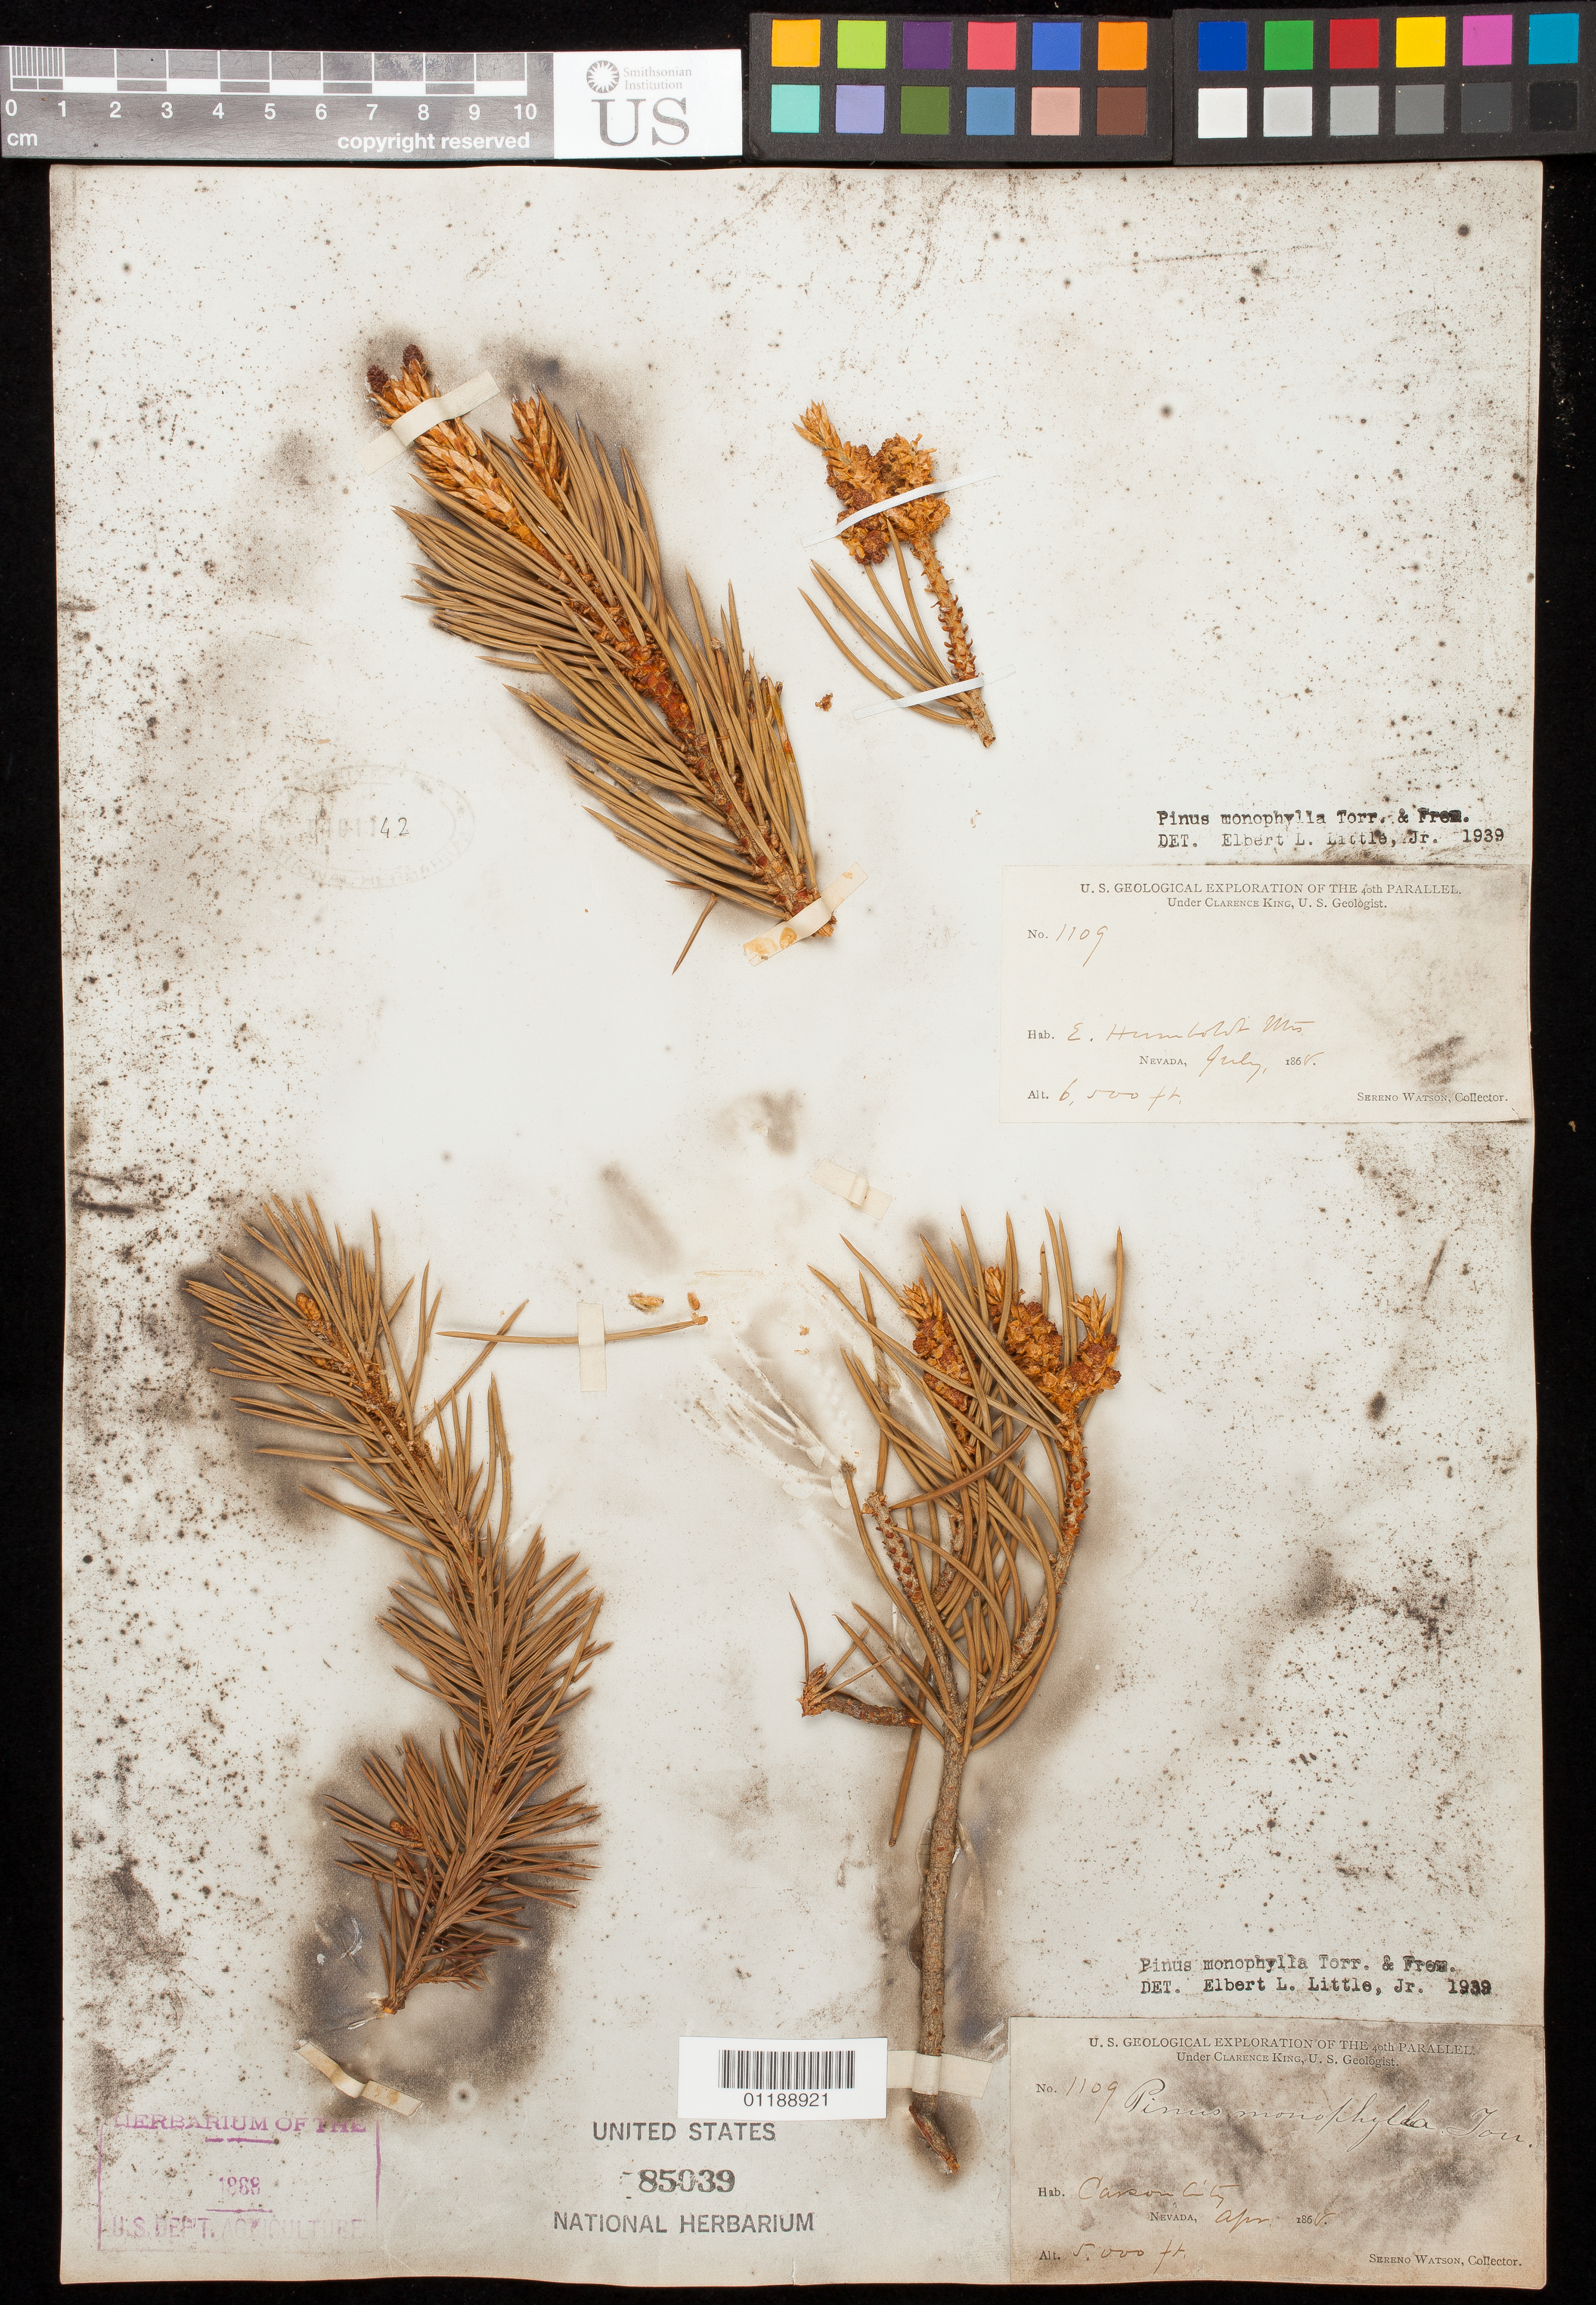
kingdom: Plantae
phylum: Tracheophyta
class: Pinopsida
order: Pinales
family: Pinaceae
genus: Pinus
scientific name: Pinus monophylla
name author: Torr. & Frém.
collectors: S. Watson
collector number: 1109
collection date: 1868-07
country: United States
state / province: Nevada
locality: E. Humboldt Mts.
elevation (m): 1981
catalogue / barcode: US 101142